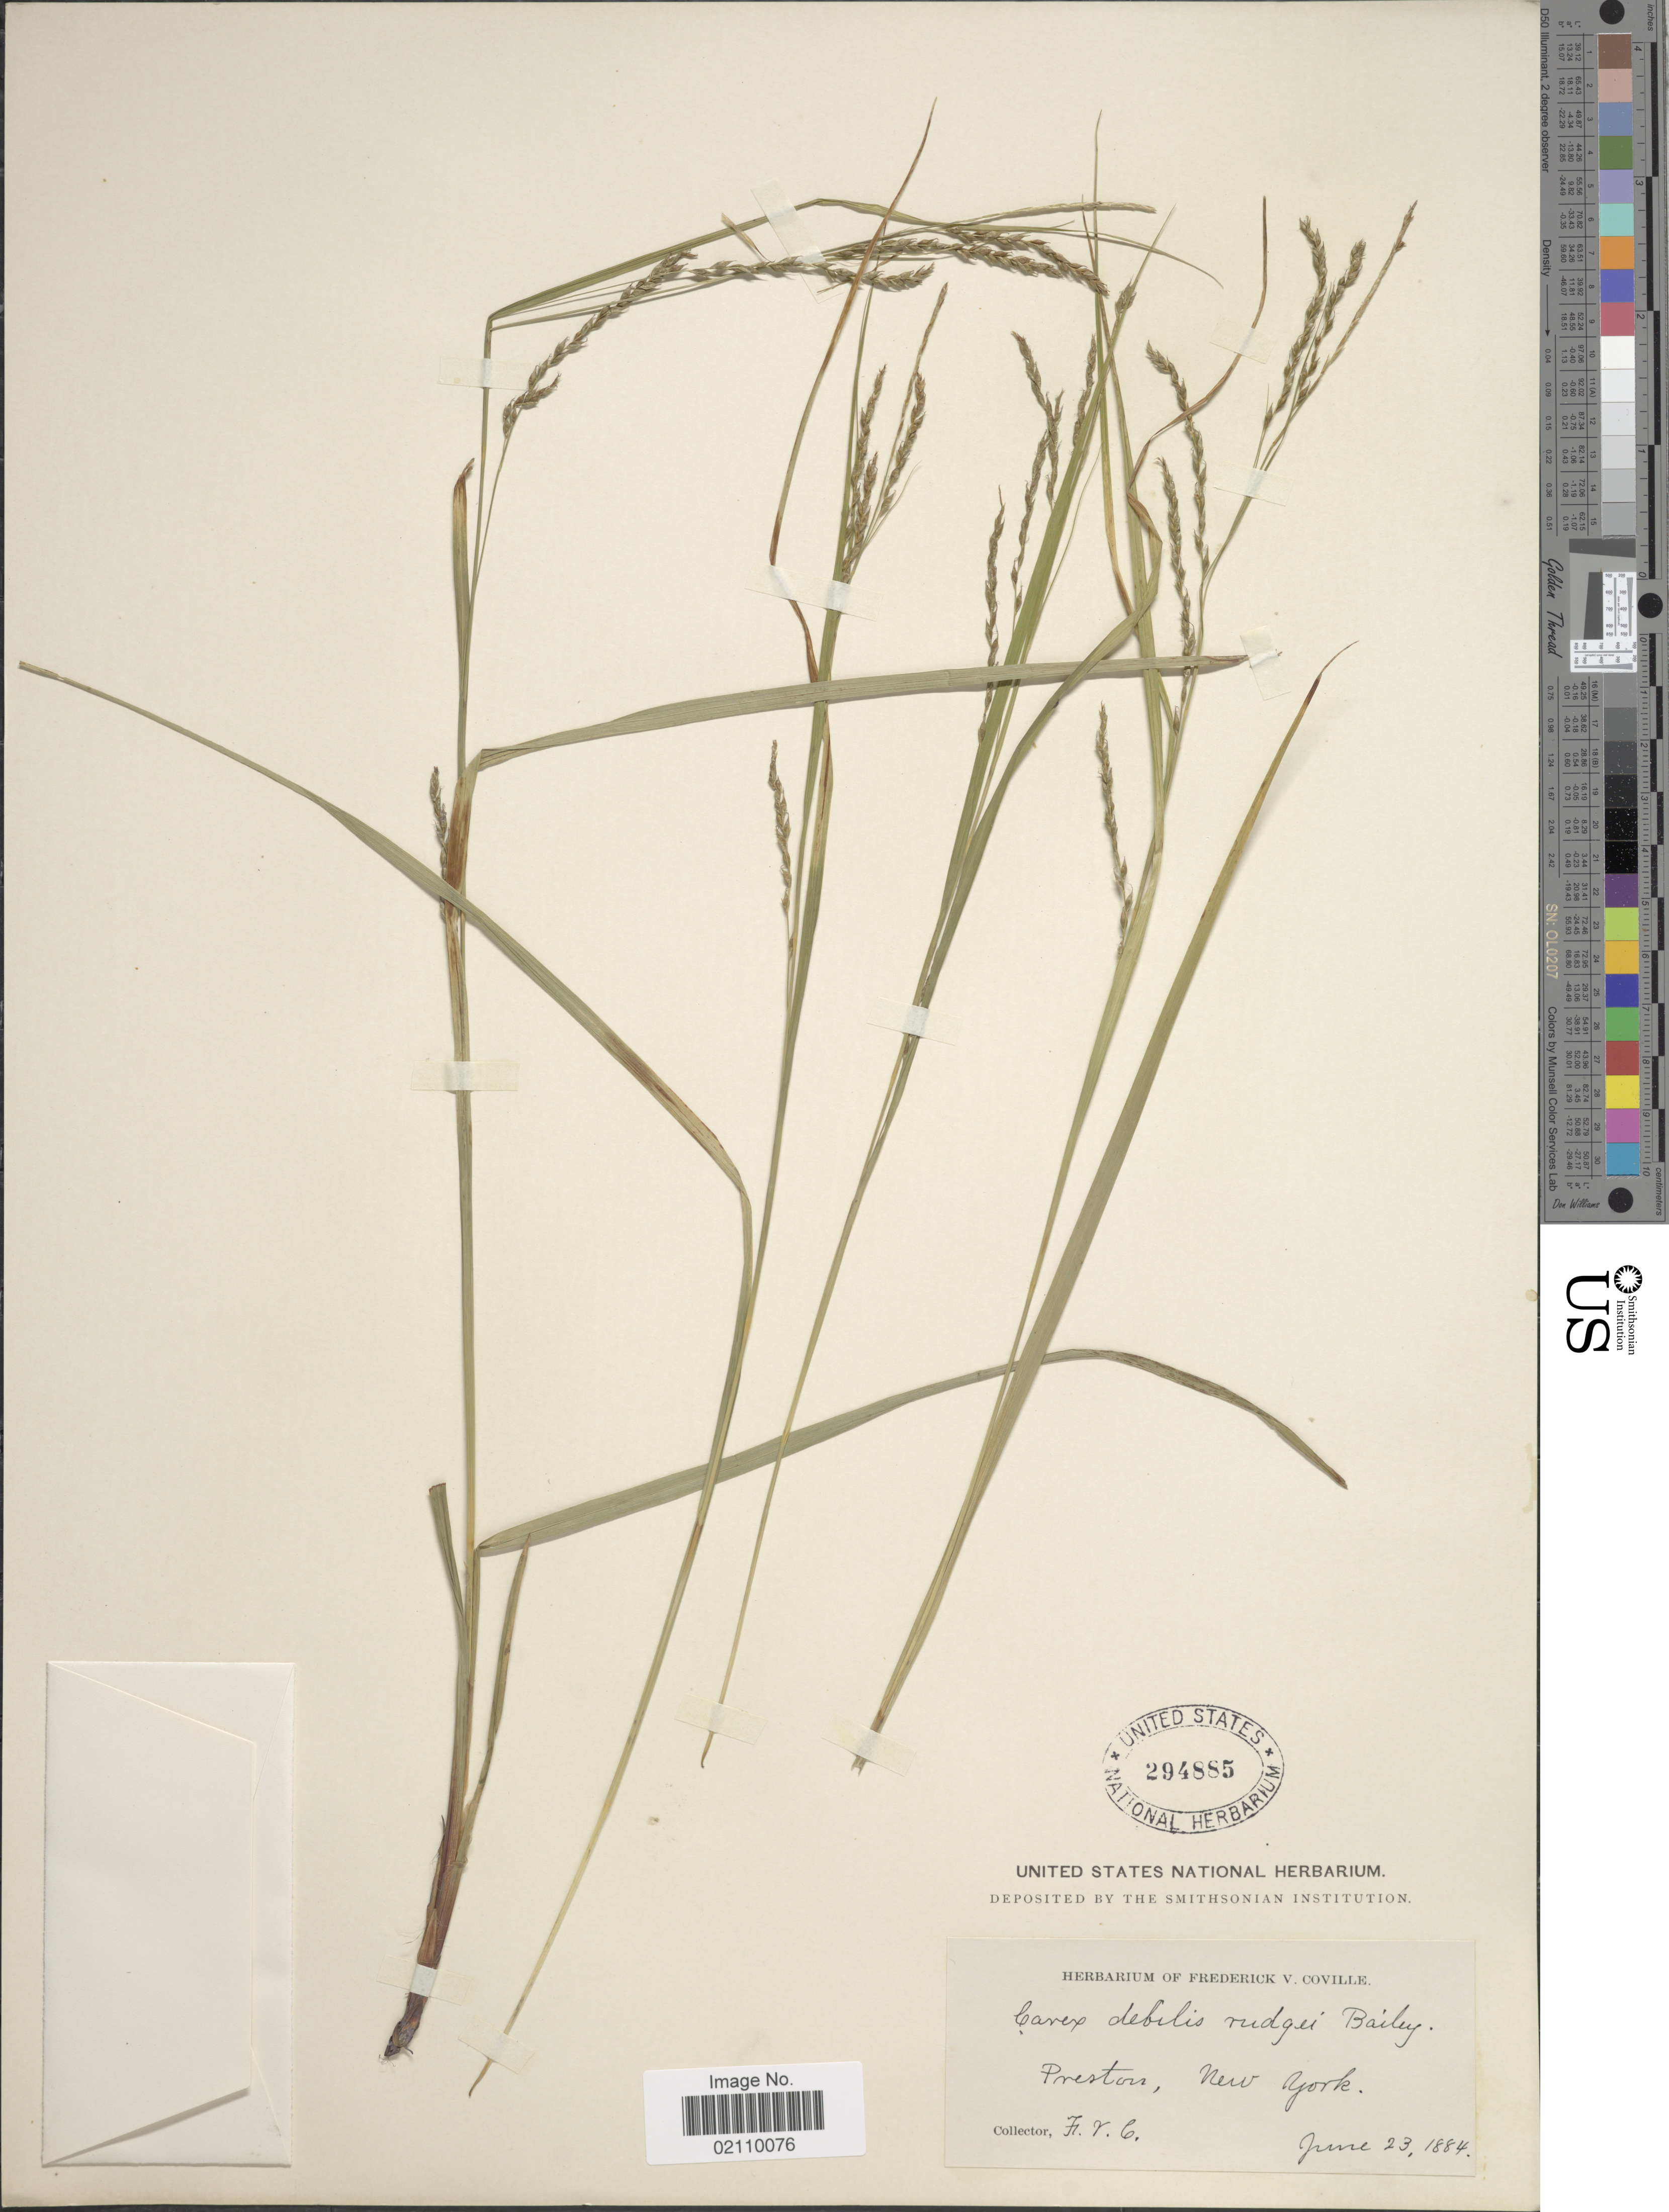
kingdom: Plantae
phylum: Tracheophyta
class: Liliopsida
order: Poales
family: Cyperaceae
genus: Carex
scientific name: Carex flexuosa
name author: Muhl. ex Willd.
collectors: F. V. Coville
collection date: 1884-06-23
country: United States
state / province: New York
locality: Preston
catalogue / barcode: US 294885